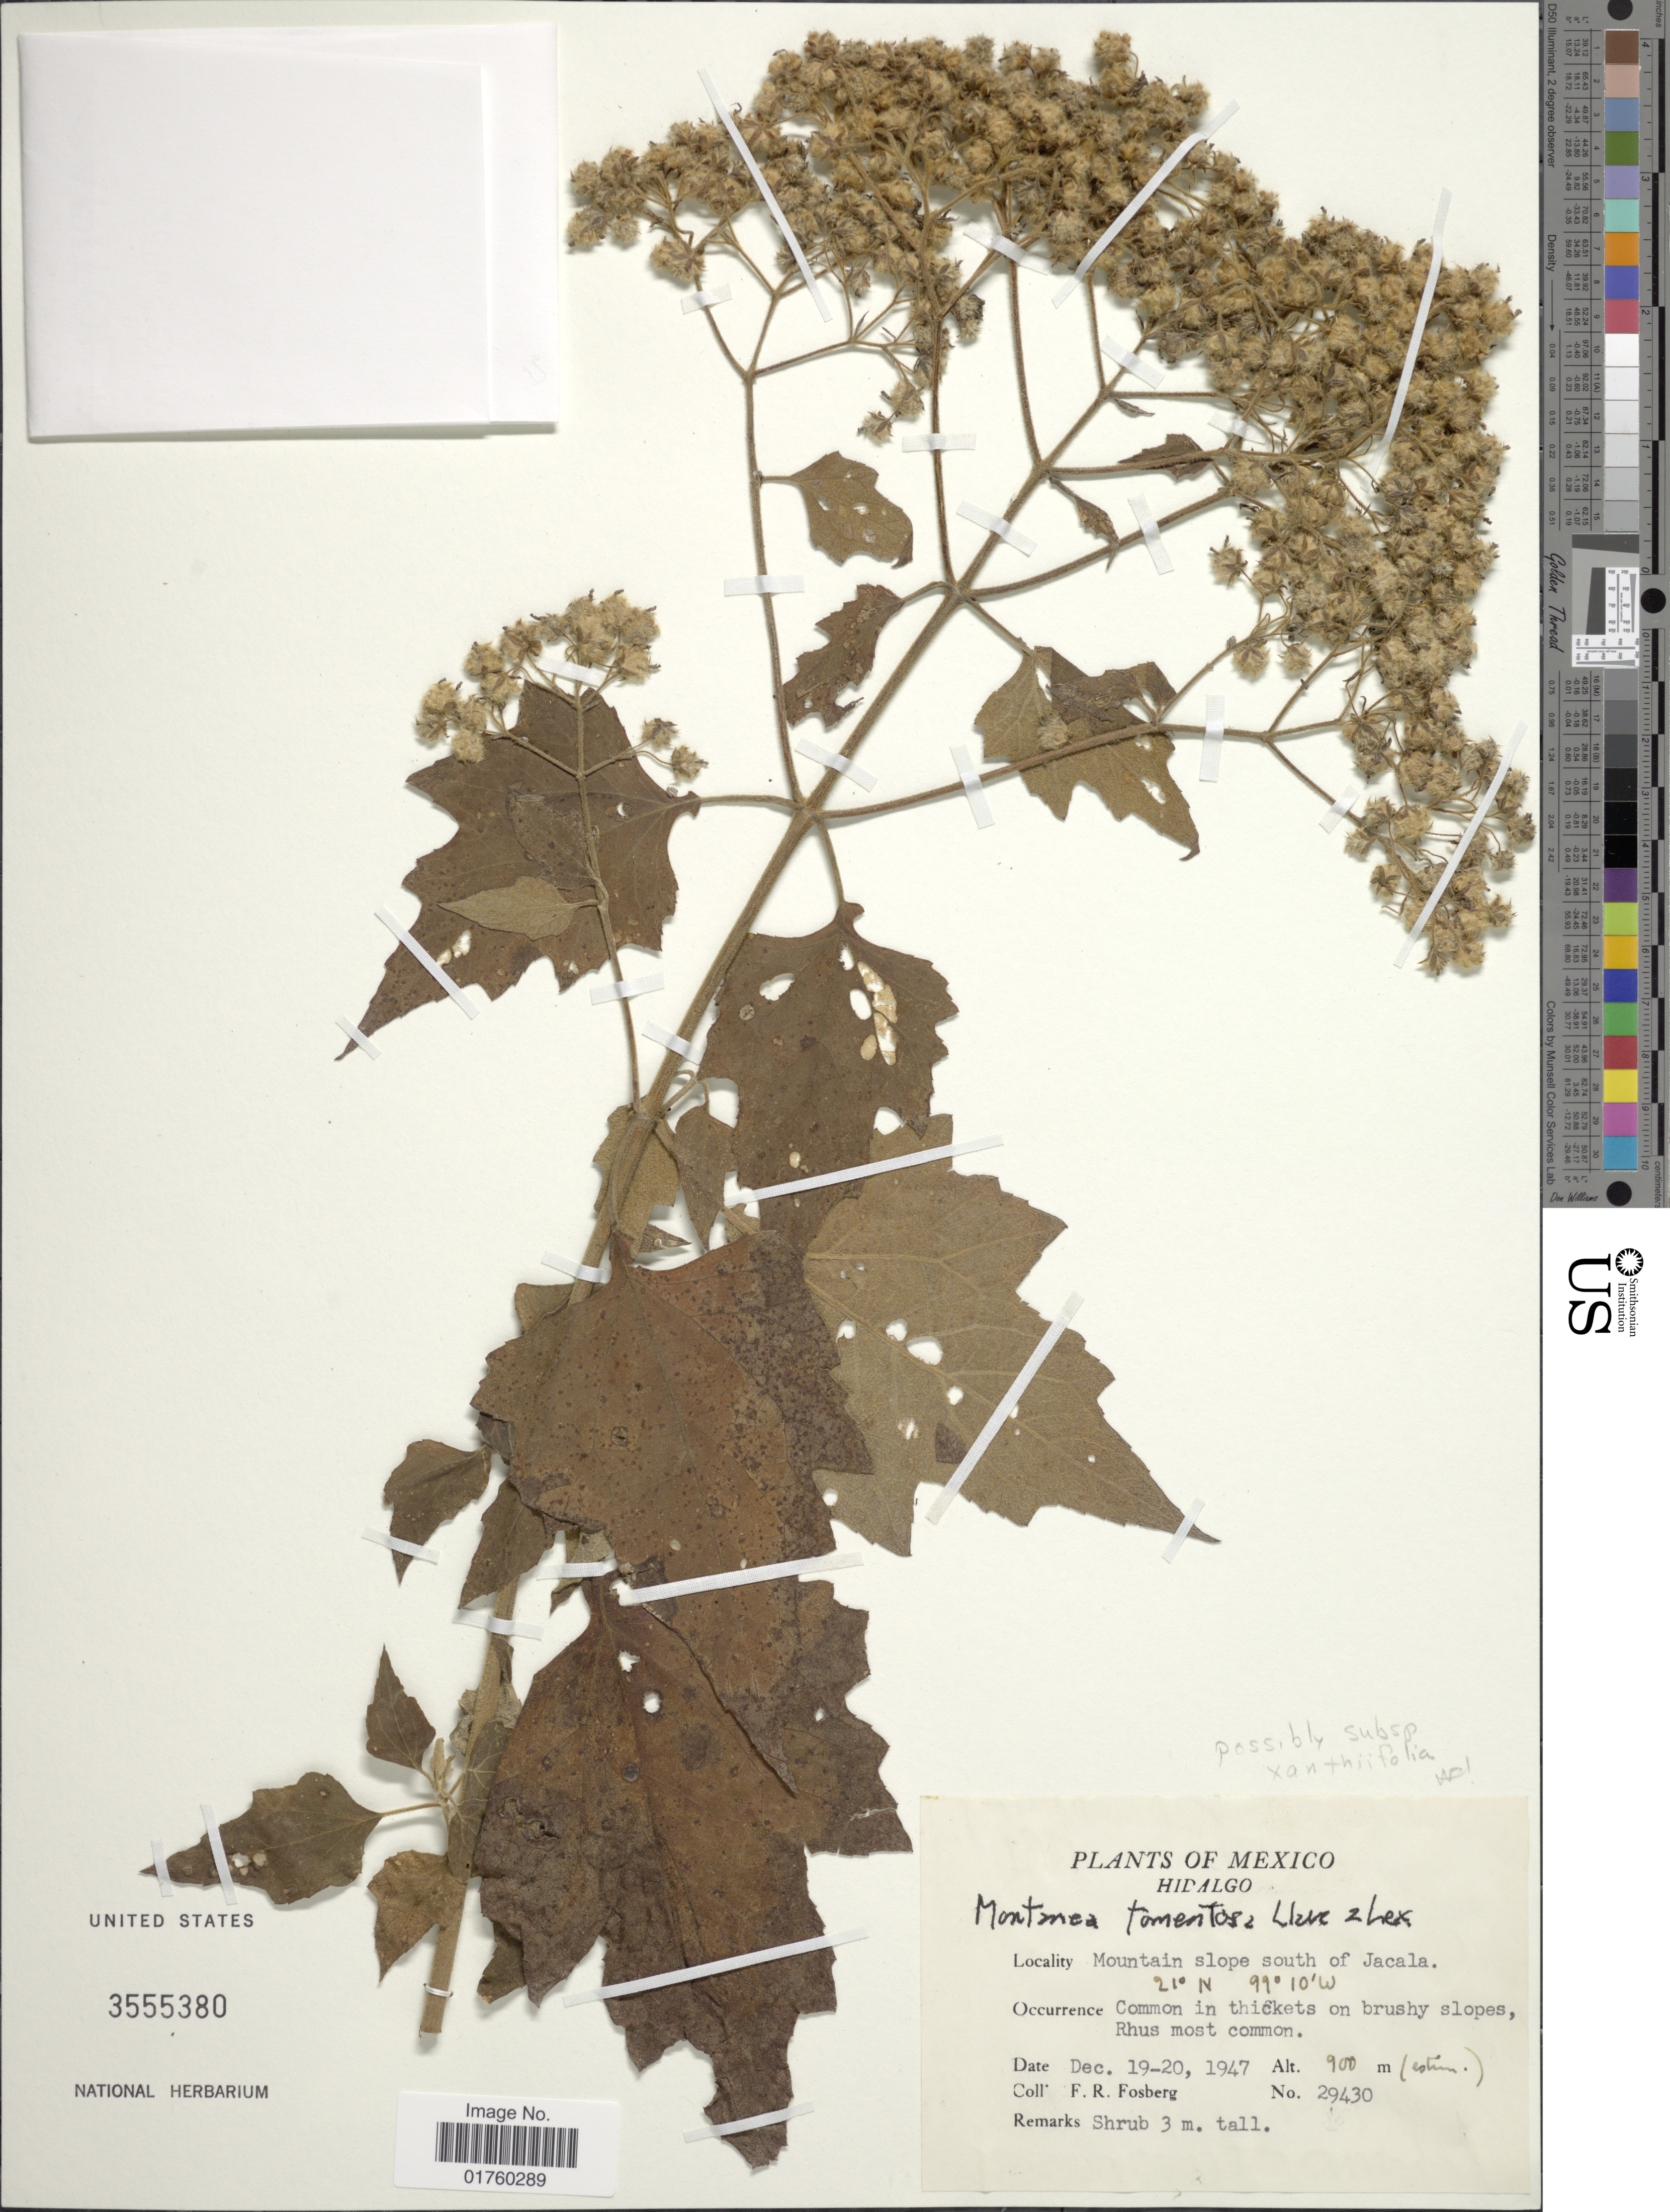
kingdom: Plantae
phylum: Tracheophyta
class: Magnoliopsida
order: Asterales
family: Asteraceae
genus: Montanoa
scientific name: Montanoa tomentosa subsp. xanthiifolia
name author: (Sch. Bip. in C. Koch) V.A. Funk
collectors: F. R. Fosberg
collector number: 29430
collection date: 1947-12-19/1947-12-20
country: Mexico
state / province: Hidalgo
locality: Mountain slope of Jacala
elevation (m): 900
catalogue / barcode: US 3555380